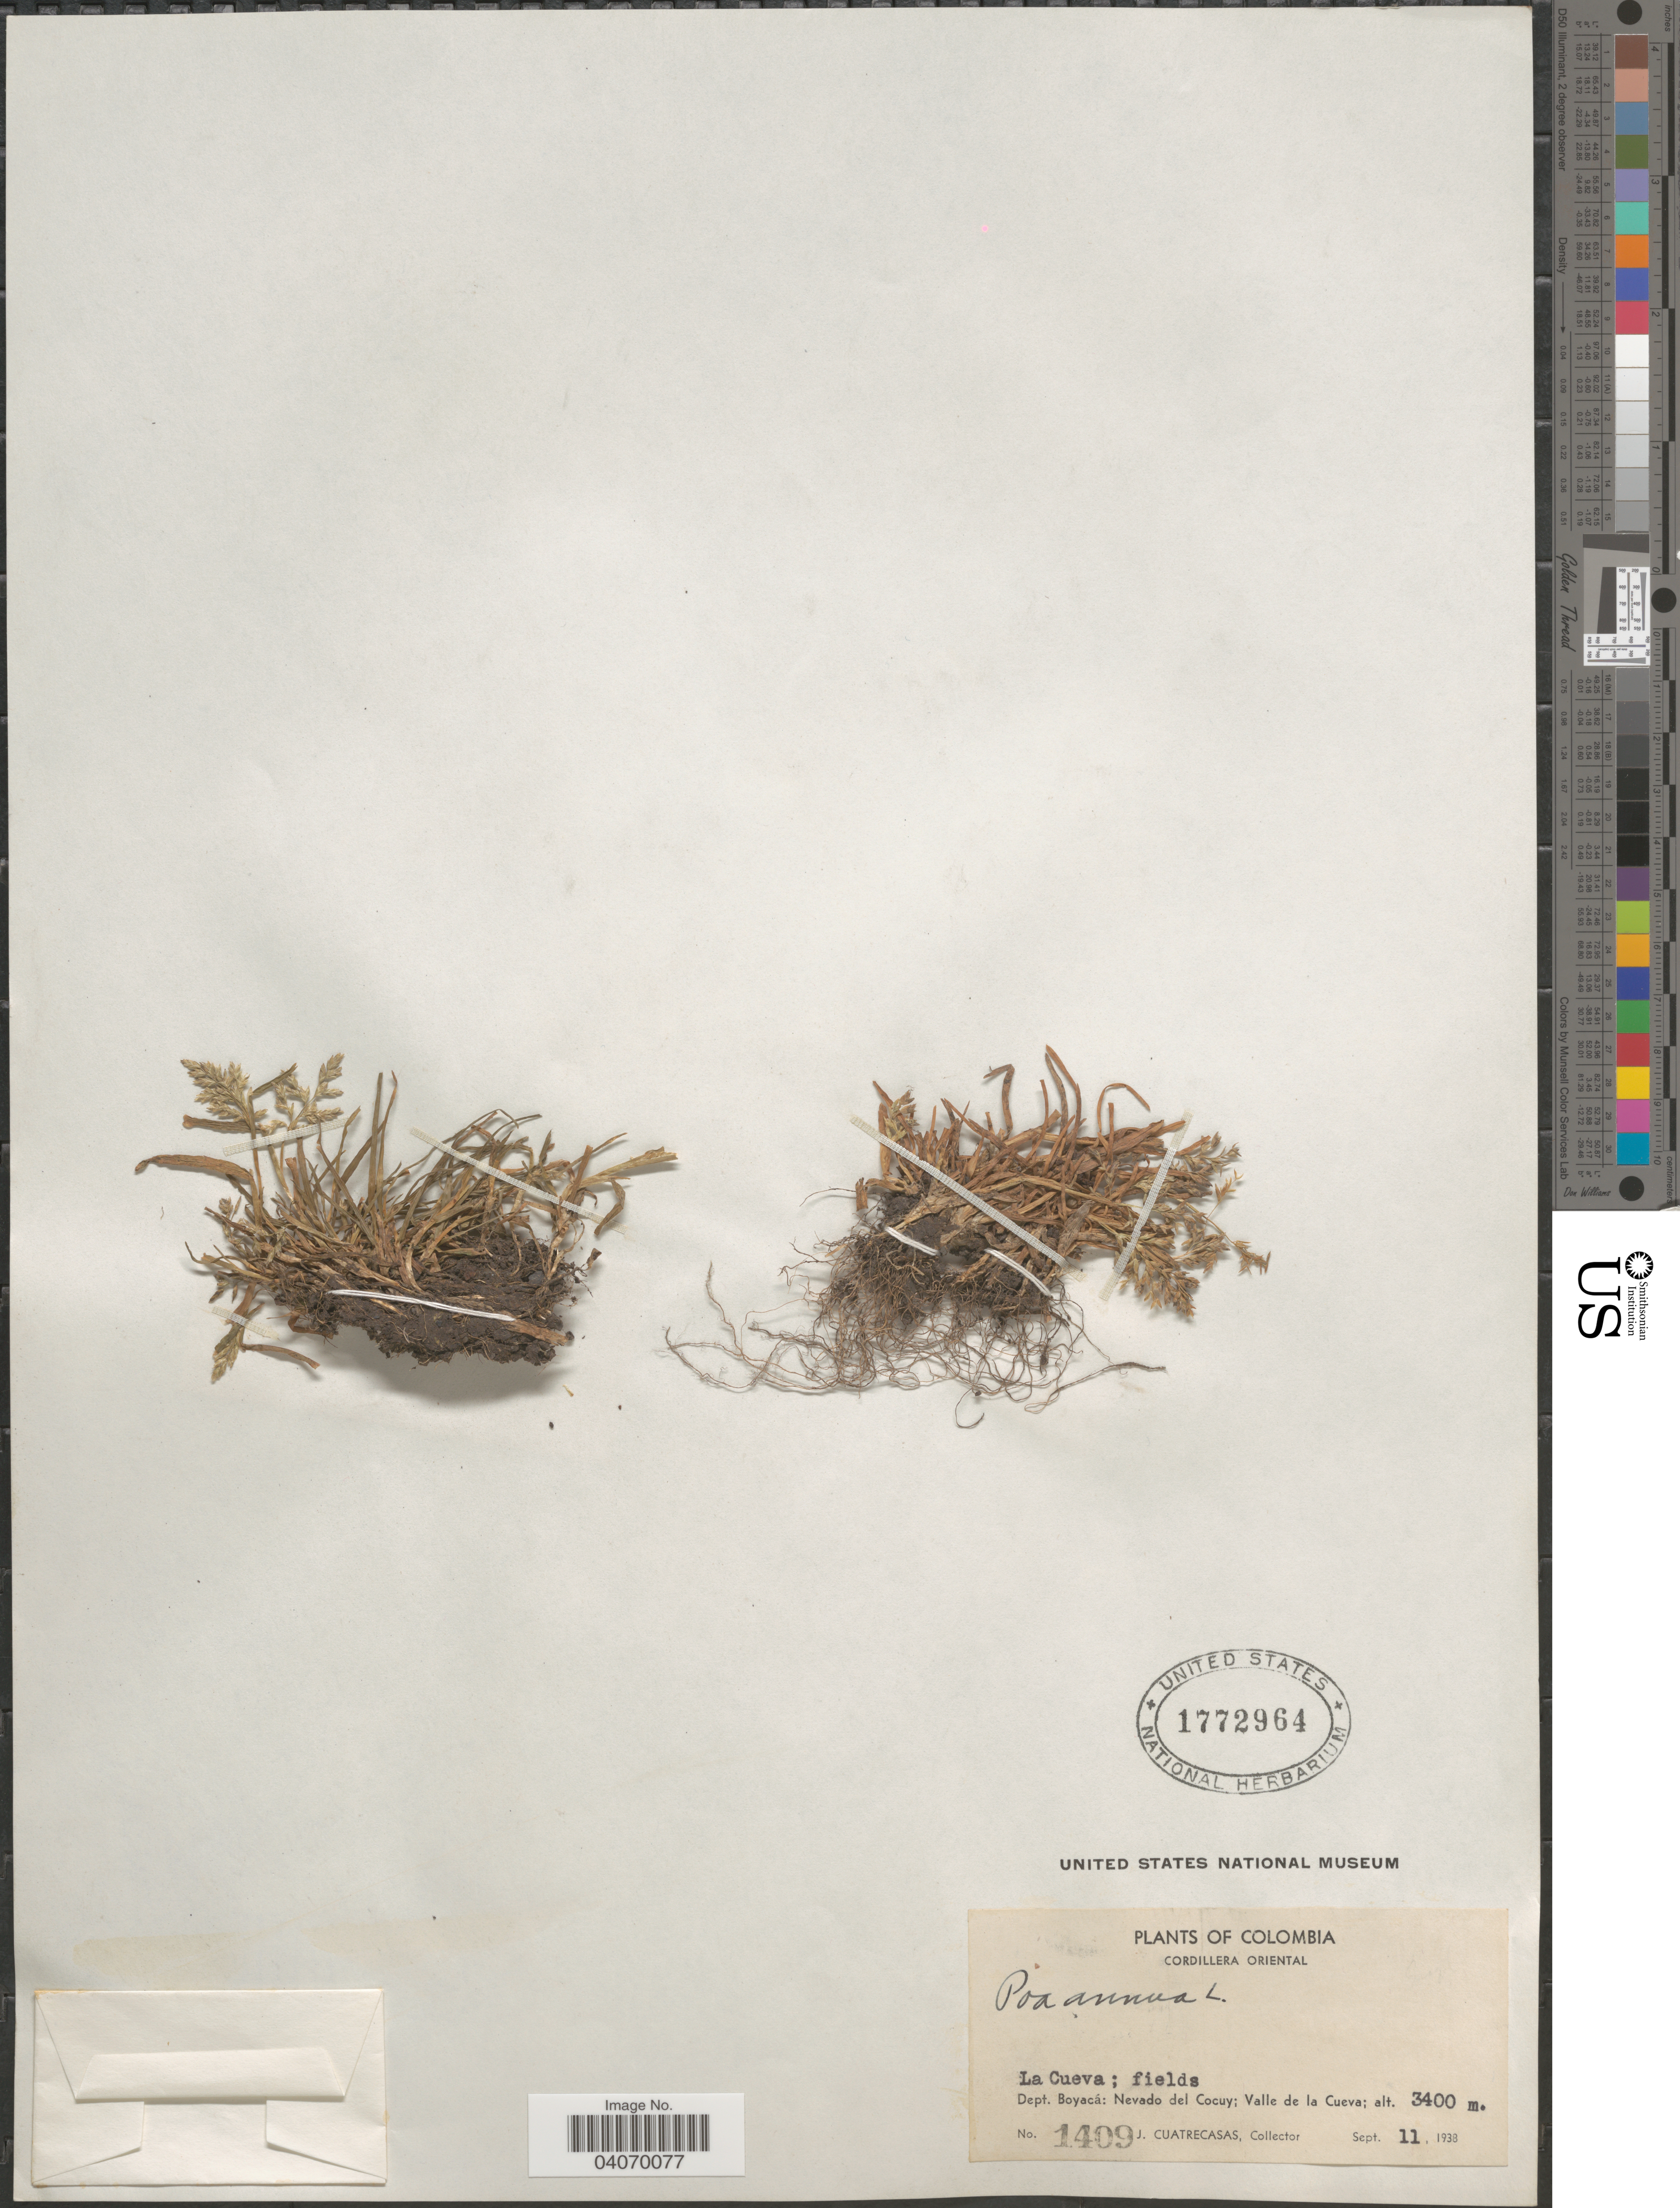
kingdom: Plantae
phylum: Tracheophyta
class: Liliopsida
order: Poales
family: Poaceae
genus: Poa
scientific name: Poa annua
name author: L.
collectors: J. Cuatrecasas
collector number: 1409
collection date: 1938-09-11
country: Colombia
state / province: Boyacá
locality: Cordillera Oriental. La Cueva. Dept. Boyacá: Nevado del Cocuy; Valle de la Cueva.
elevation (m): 3400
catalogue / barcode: US 1772964